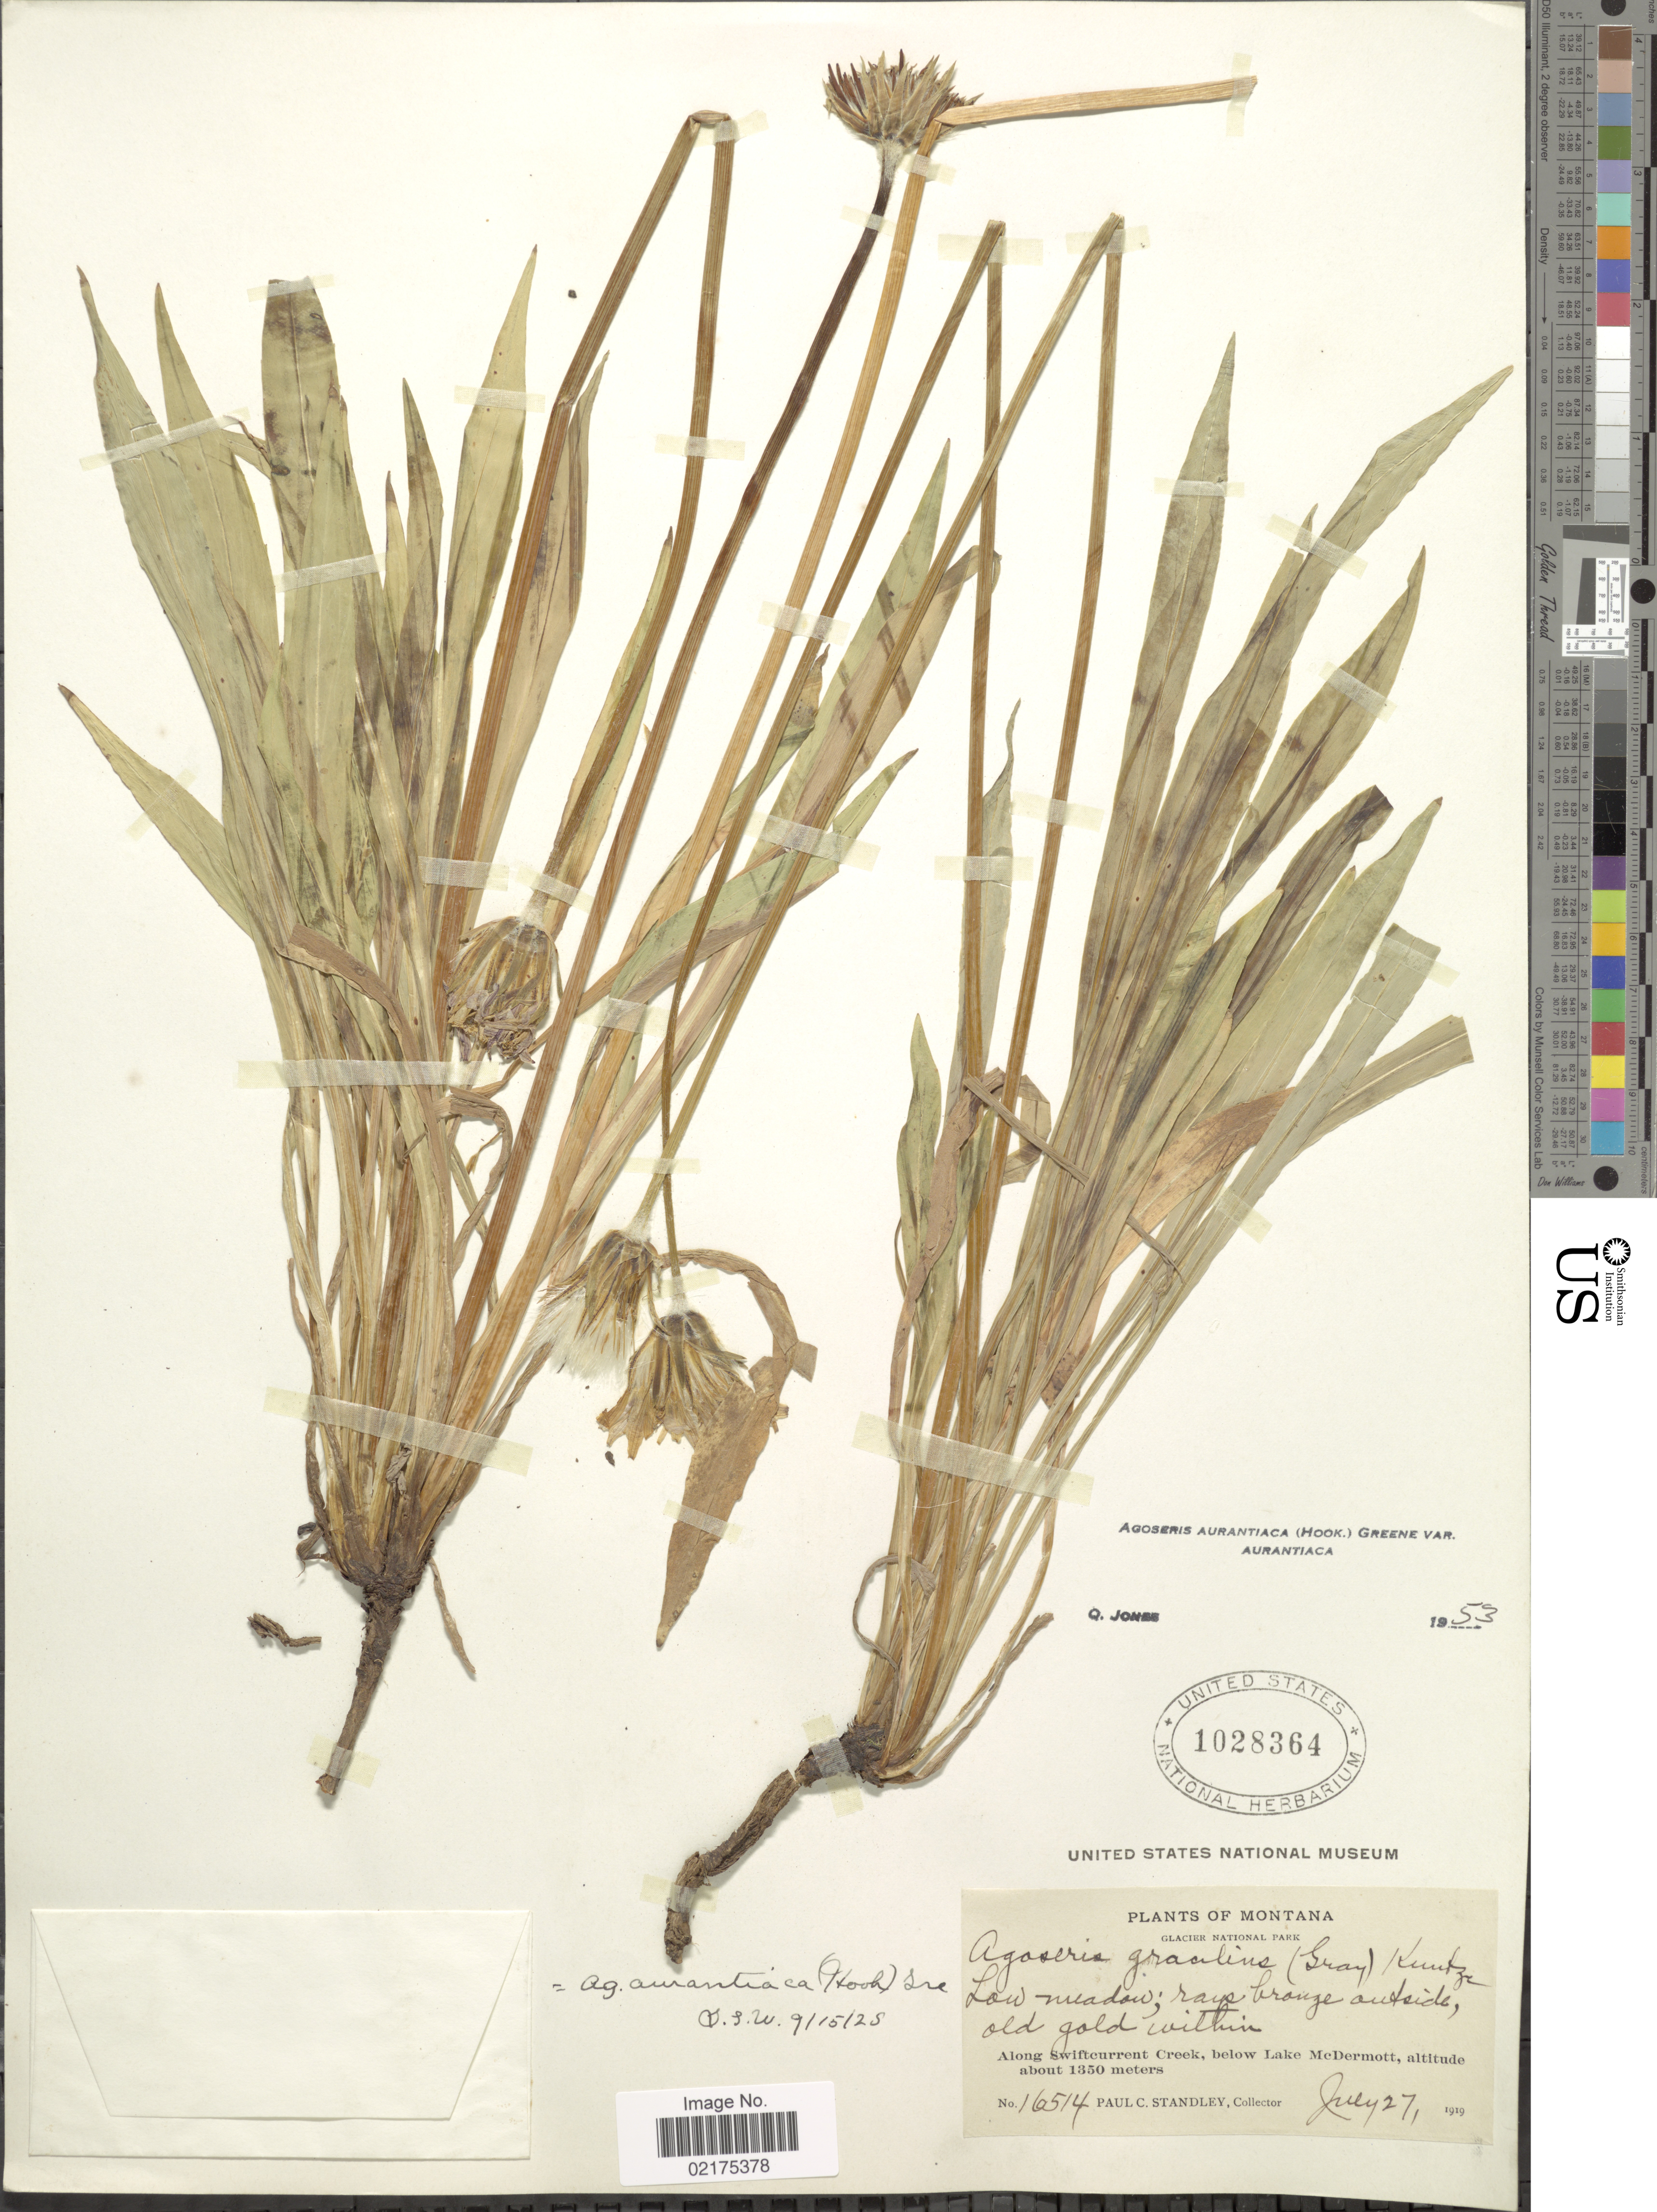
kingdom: Plantae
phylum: Tracheophyta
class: Magnoliopsida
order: Asterales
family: Asteraceae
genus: Agoseris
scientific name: Agoseris aurantiaca var. aurantiaca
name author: (Hook.) Greene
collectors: P. C. Standley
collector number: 16514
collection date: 1919-07-27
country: United States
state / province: Montana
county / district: Glacier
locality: Glacier National Park, along Swiftcurrent Creek, below Lake McDermott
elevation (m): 1350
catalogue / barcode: US 1028364